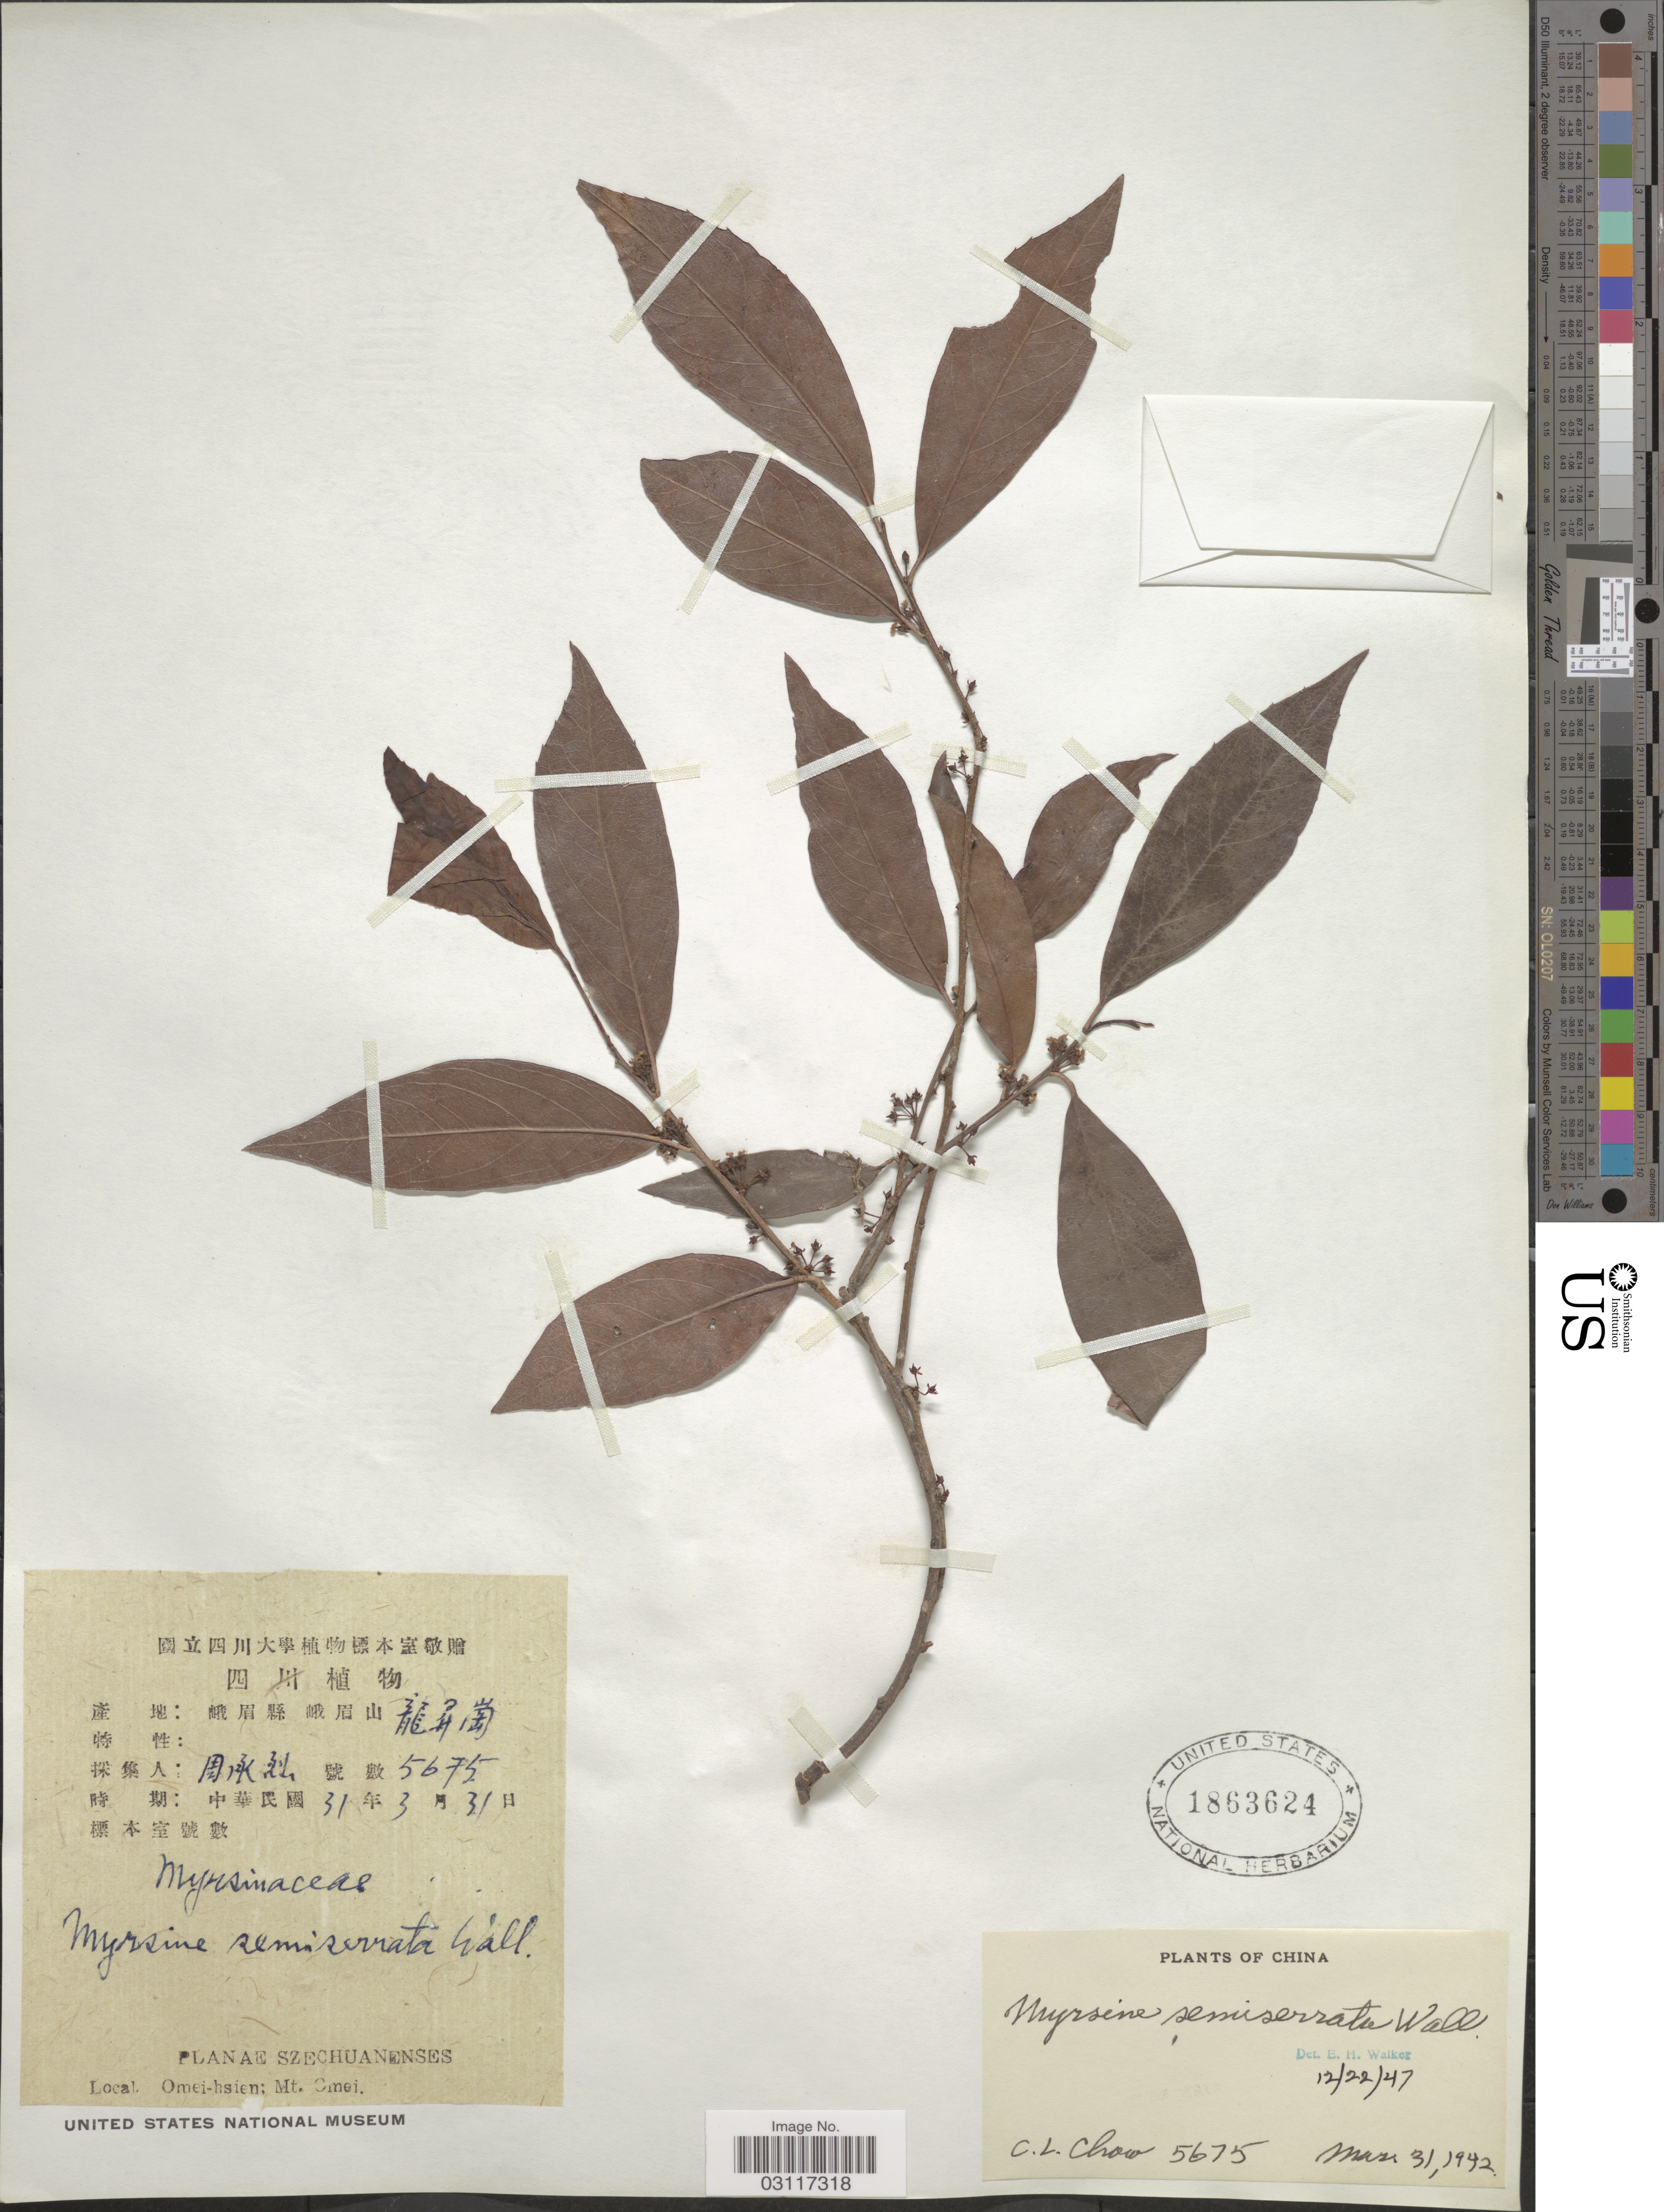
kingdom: Plantae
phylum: Tracheophyta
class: Magnoliopsida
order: Ericales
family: Primulaceae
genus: Myrsine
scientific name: Myrsine semiserrata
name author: Wall.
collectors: C. Chow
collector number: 5675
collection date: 1942-03-31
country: China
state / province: Sichuan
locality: Szechuanenses. Omei-hsien: Mt. Omei.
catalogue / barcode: US 1863624